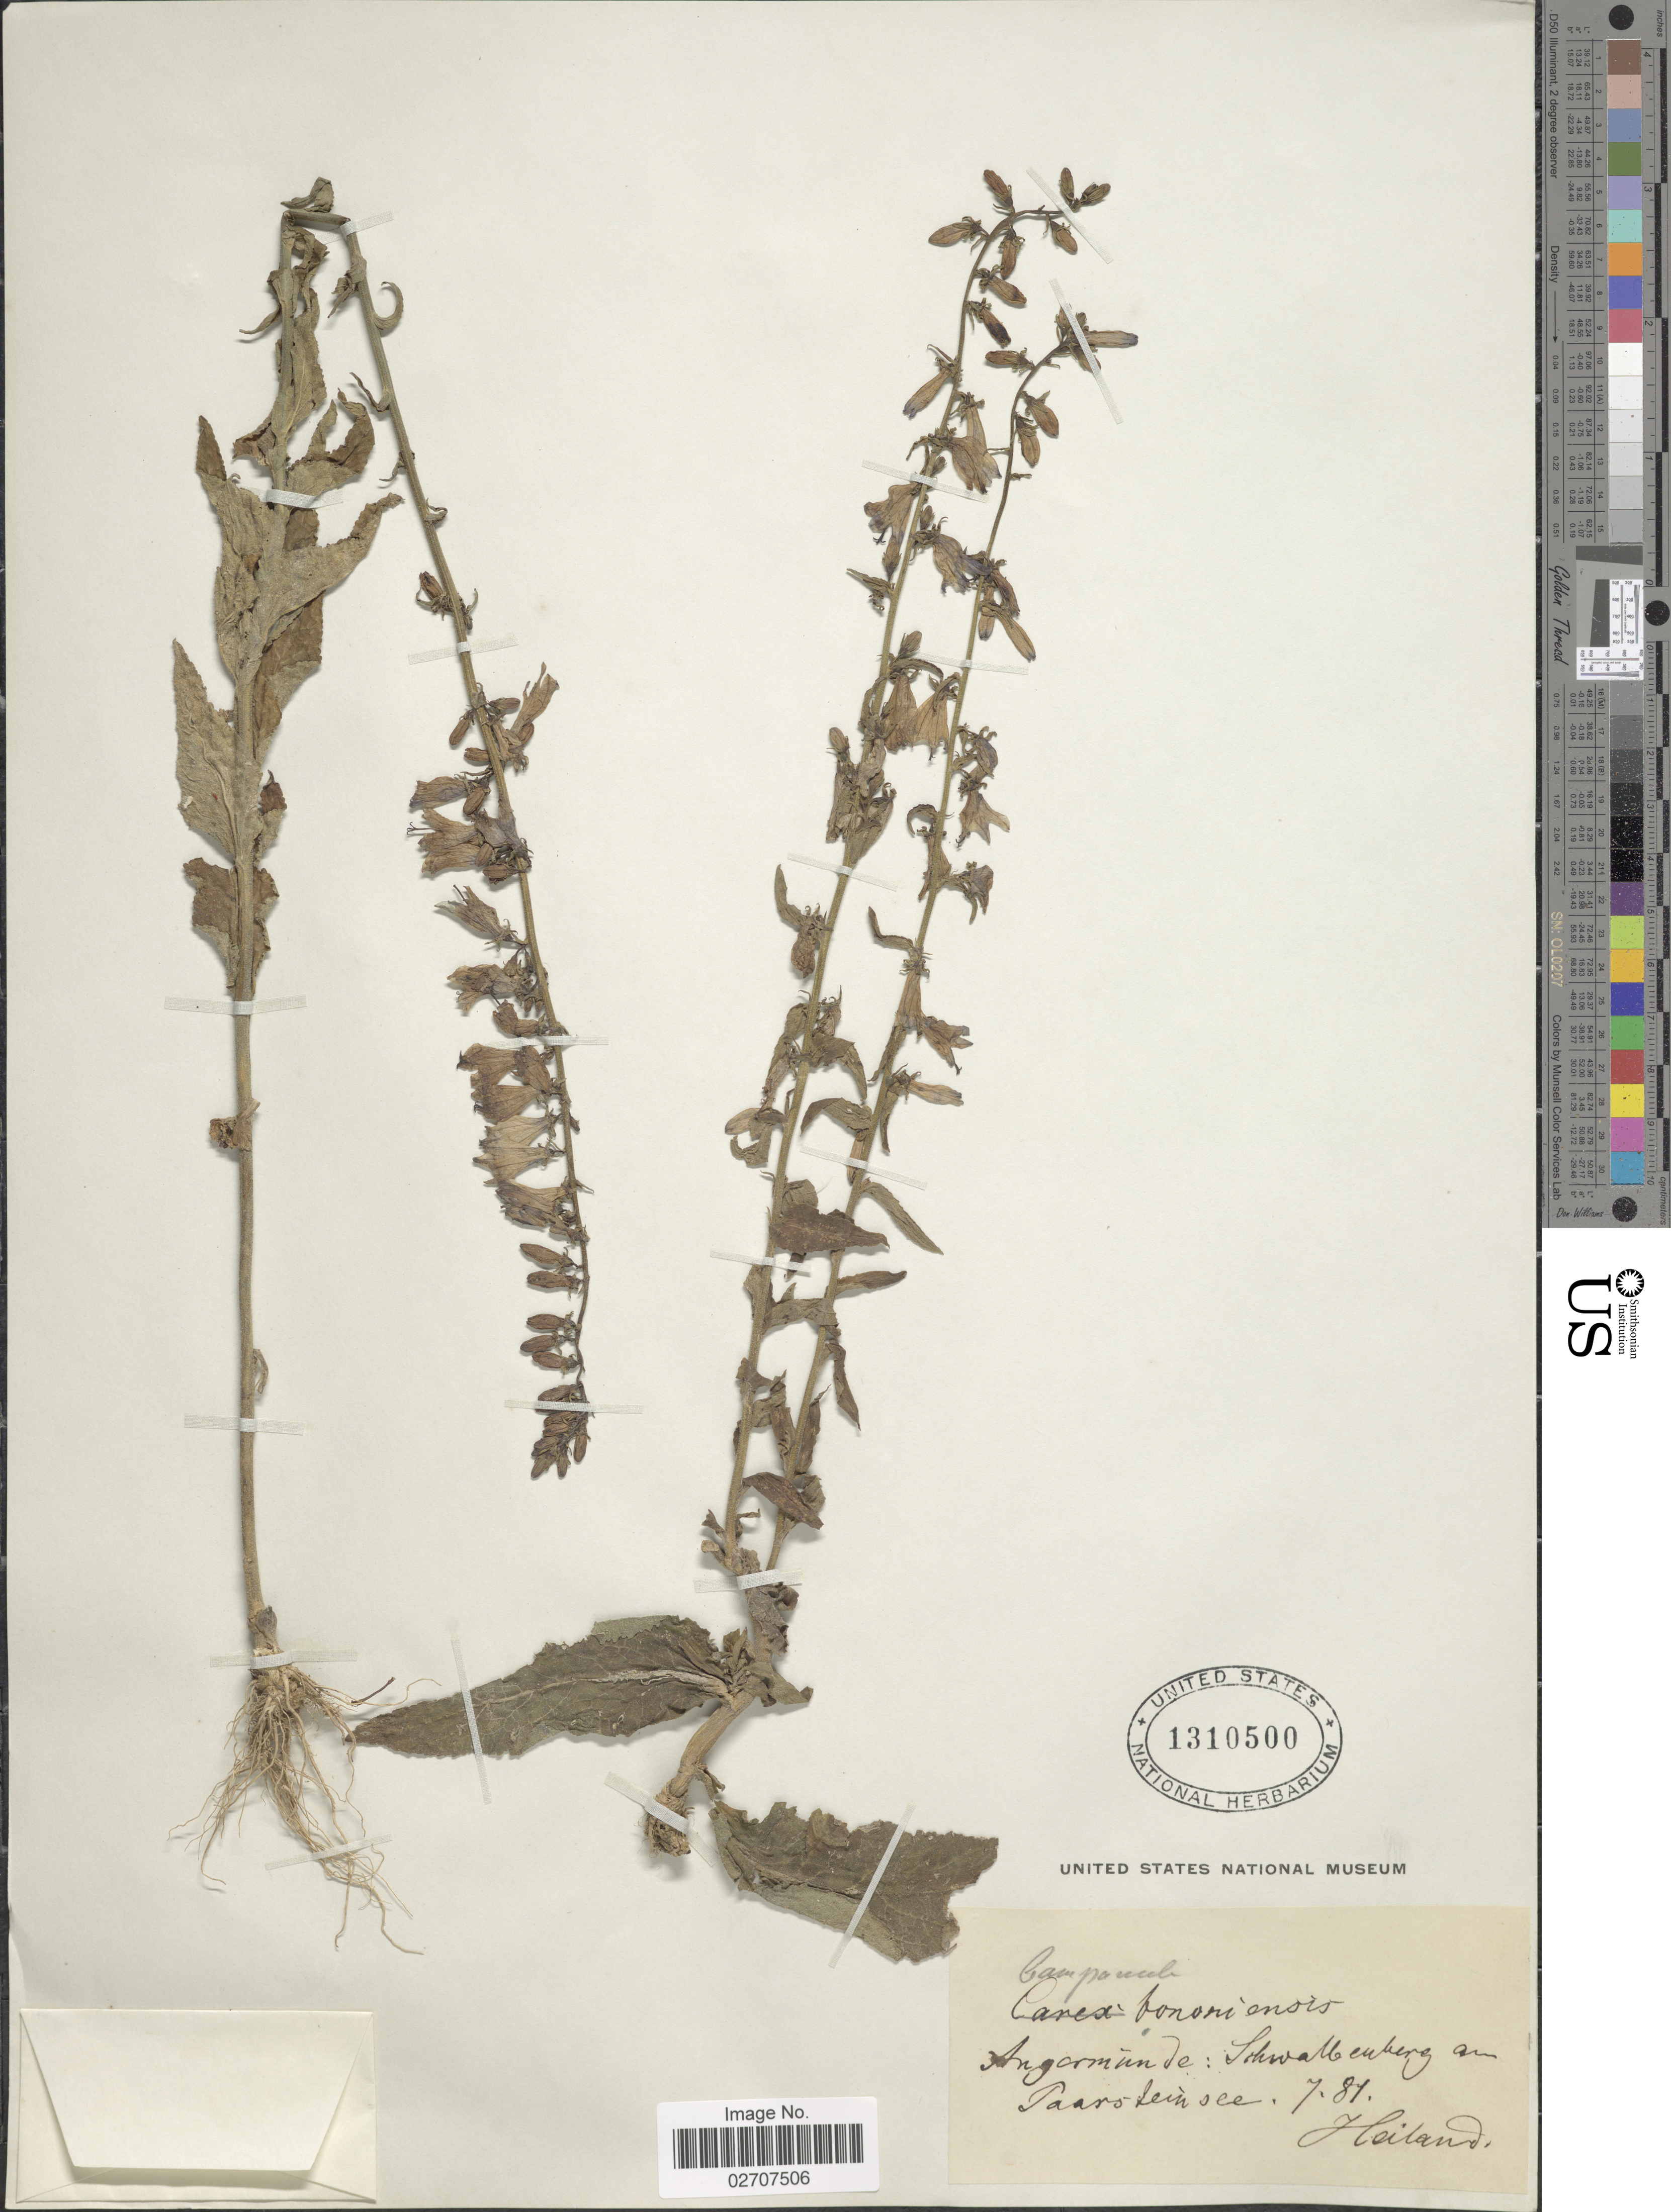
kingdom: Plantae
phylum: Tracheophyta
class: Magnoliopsida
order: Asterales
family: Campanulaceae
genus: Campanula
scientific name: Campanula bononiensis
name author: L.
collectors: -. Heiland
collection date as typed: Transcribed d/m/y: /7/87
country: Germany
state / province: Brandenburg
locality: Angermünde: Schwallenberg am Paarsteinsee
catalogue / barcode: US 1310500